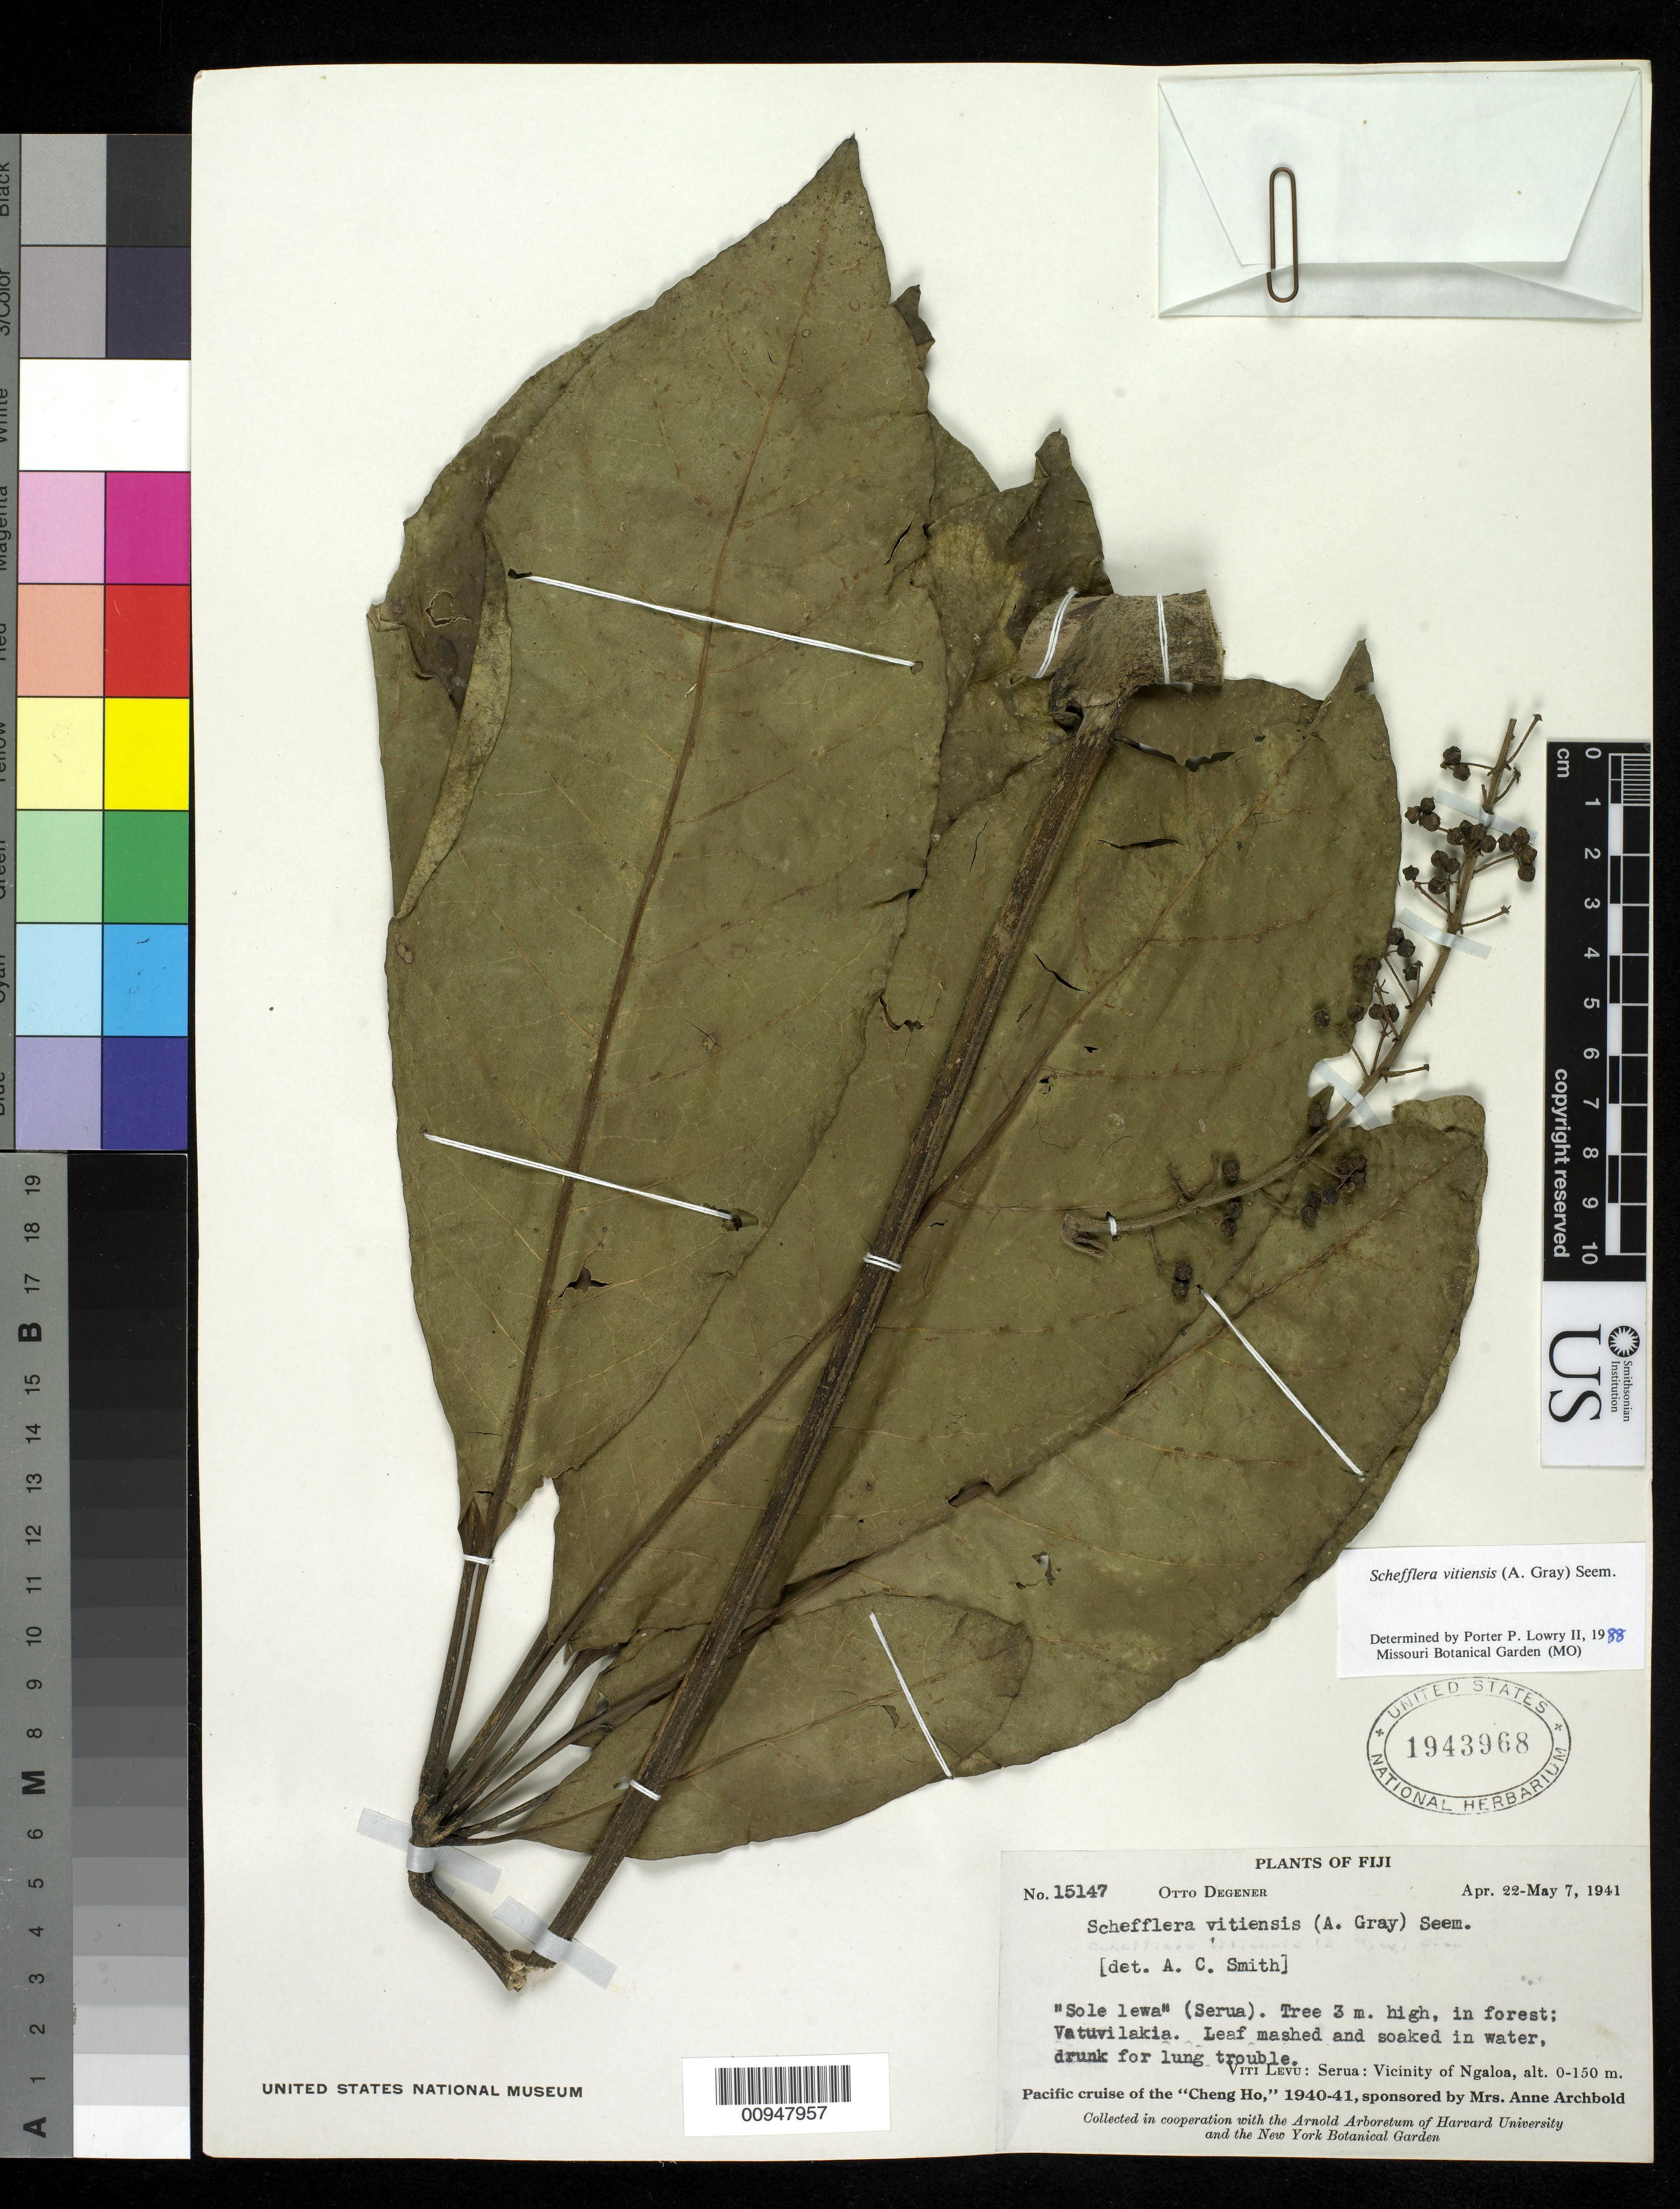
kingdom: Plantae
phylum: Tracheophyta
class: Magnoliopsida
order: Apiales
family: Araliaceae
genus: Schefflera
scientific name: Schefflera vitensis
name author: (A. Gray) Seem.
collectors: O. Degener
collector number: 15147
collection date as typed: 22 Apr 1941 to 07 May 1941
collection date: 1941-04-22/1941-05-07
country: Fiji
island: Serua Reef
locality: vicinity Ngaloa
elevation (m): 0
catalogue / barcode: US 1943968